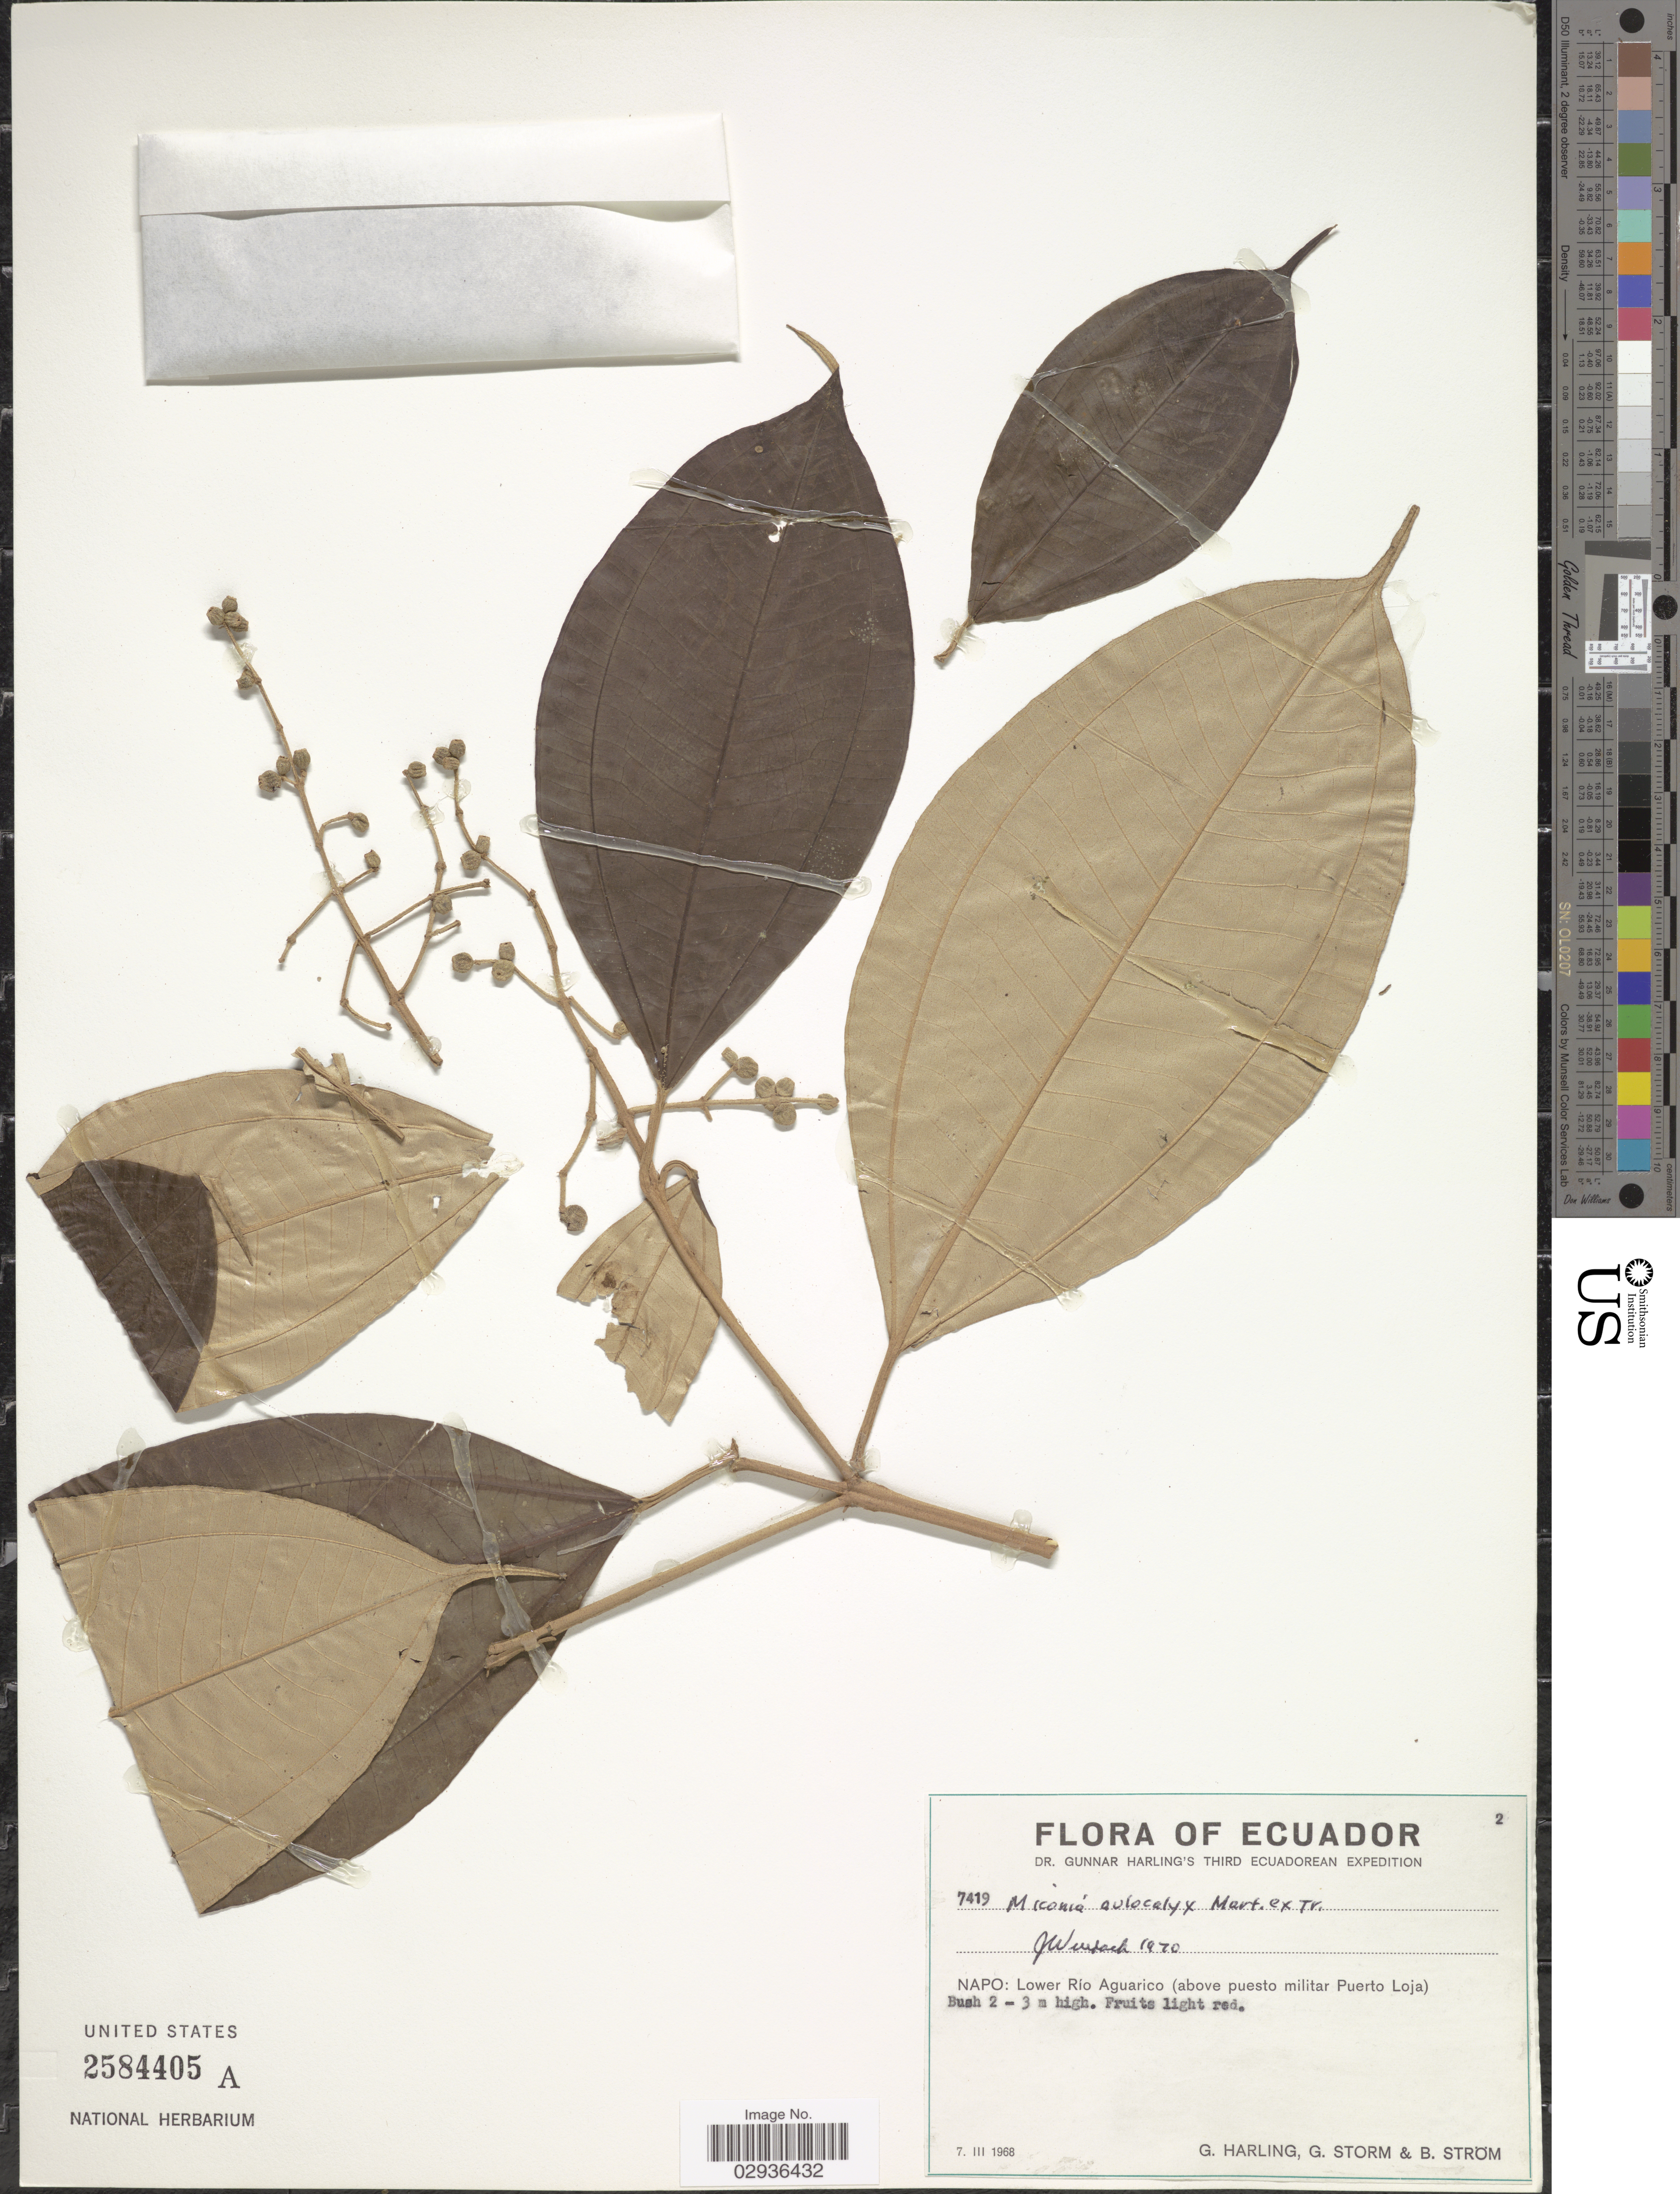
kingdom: Plantae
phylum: Tracheophyta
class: Magnoliopsida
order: Myrtales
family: Melastomataceae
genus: Miconia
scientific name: Miconia aulocalyx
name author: Mart. ex Triana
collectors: G. Harling, G. Storm & B. Ström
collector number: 7419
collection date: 1968-03-07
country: Ecuador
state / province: Napo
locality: Lower Río Aguarico (above puesto militar Puerto Loja).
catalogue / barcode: US 2584405A